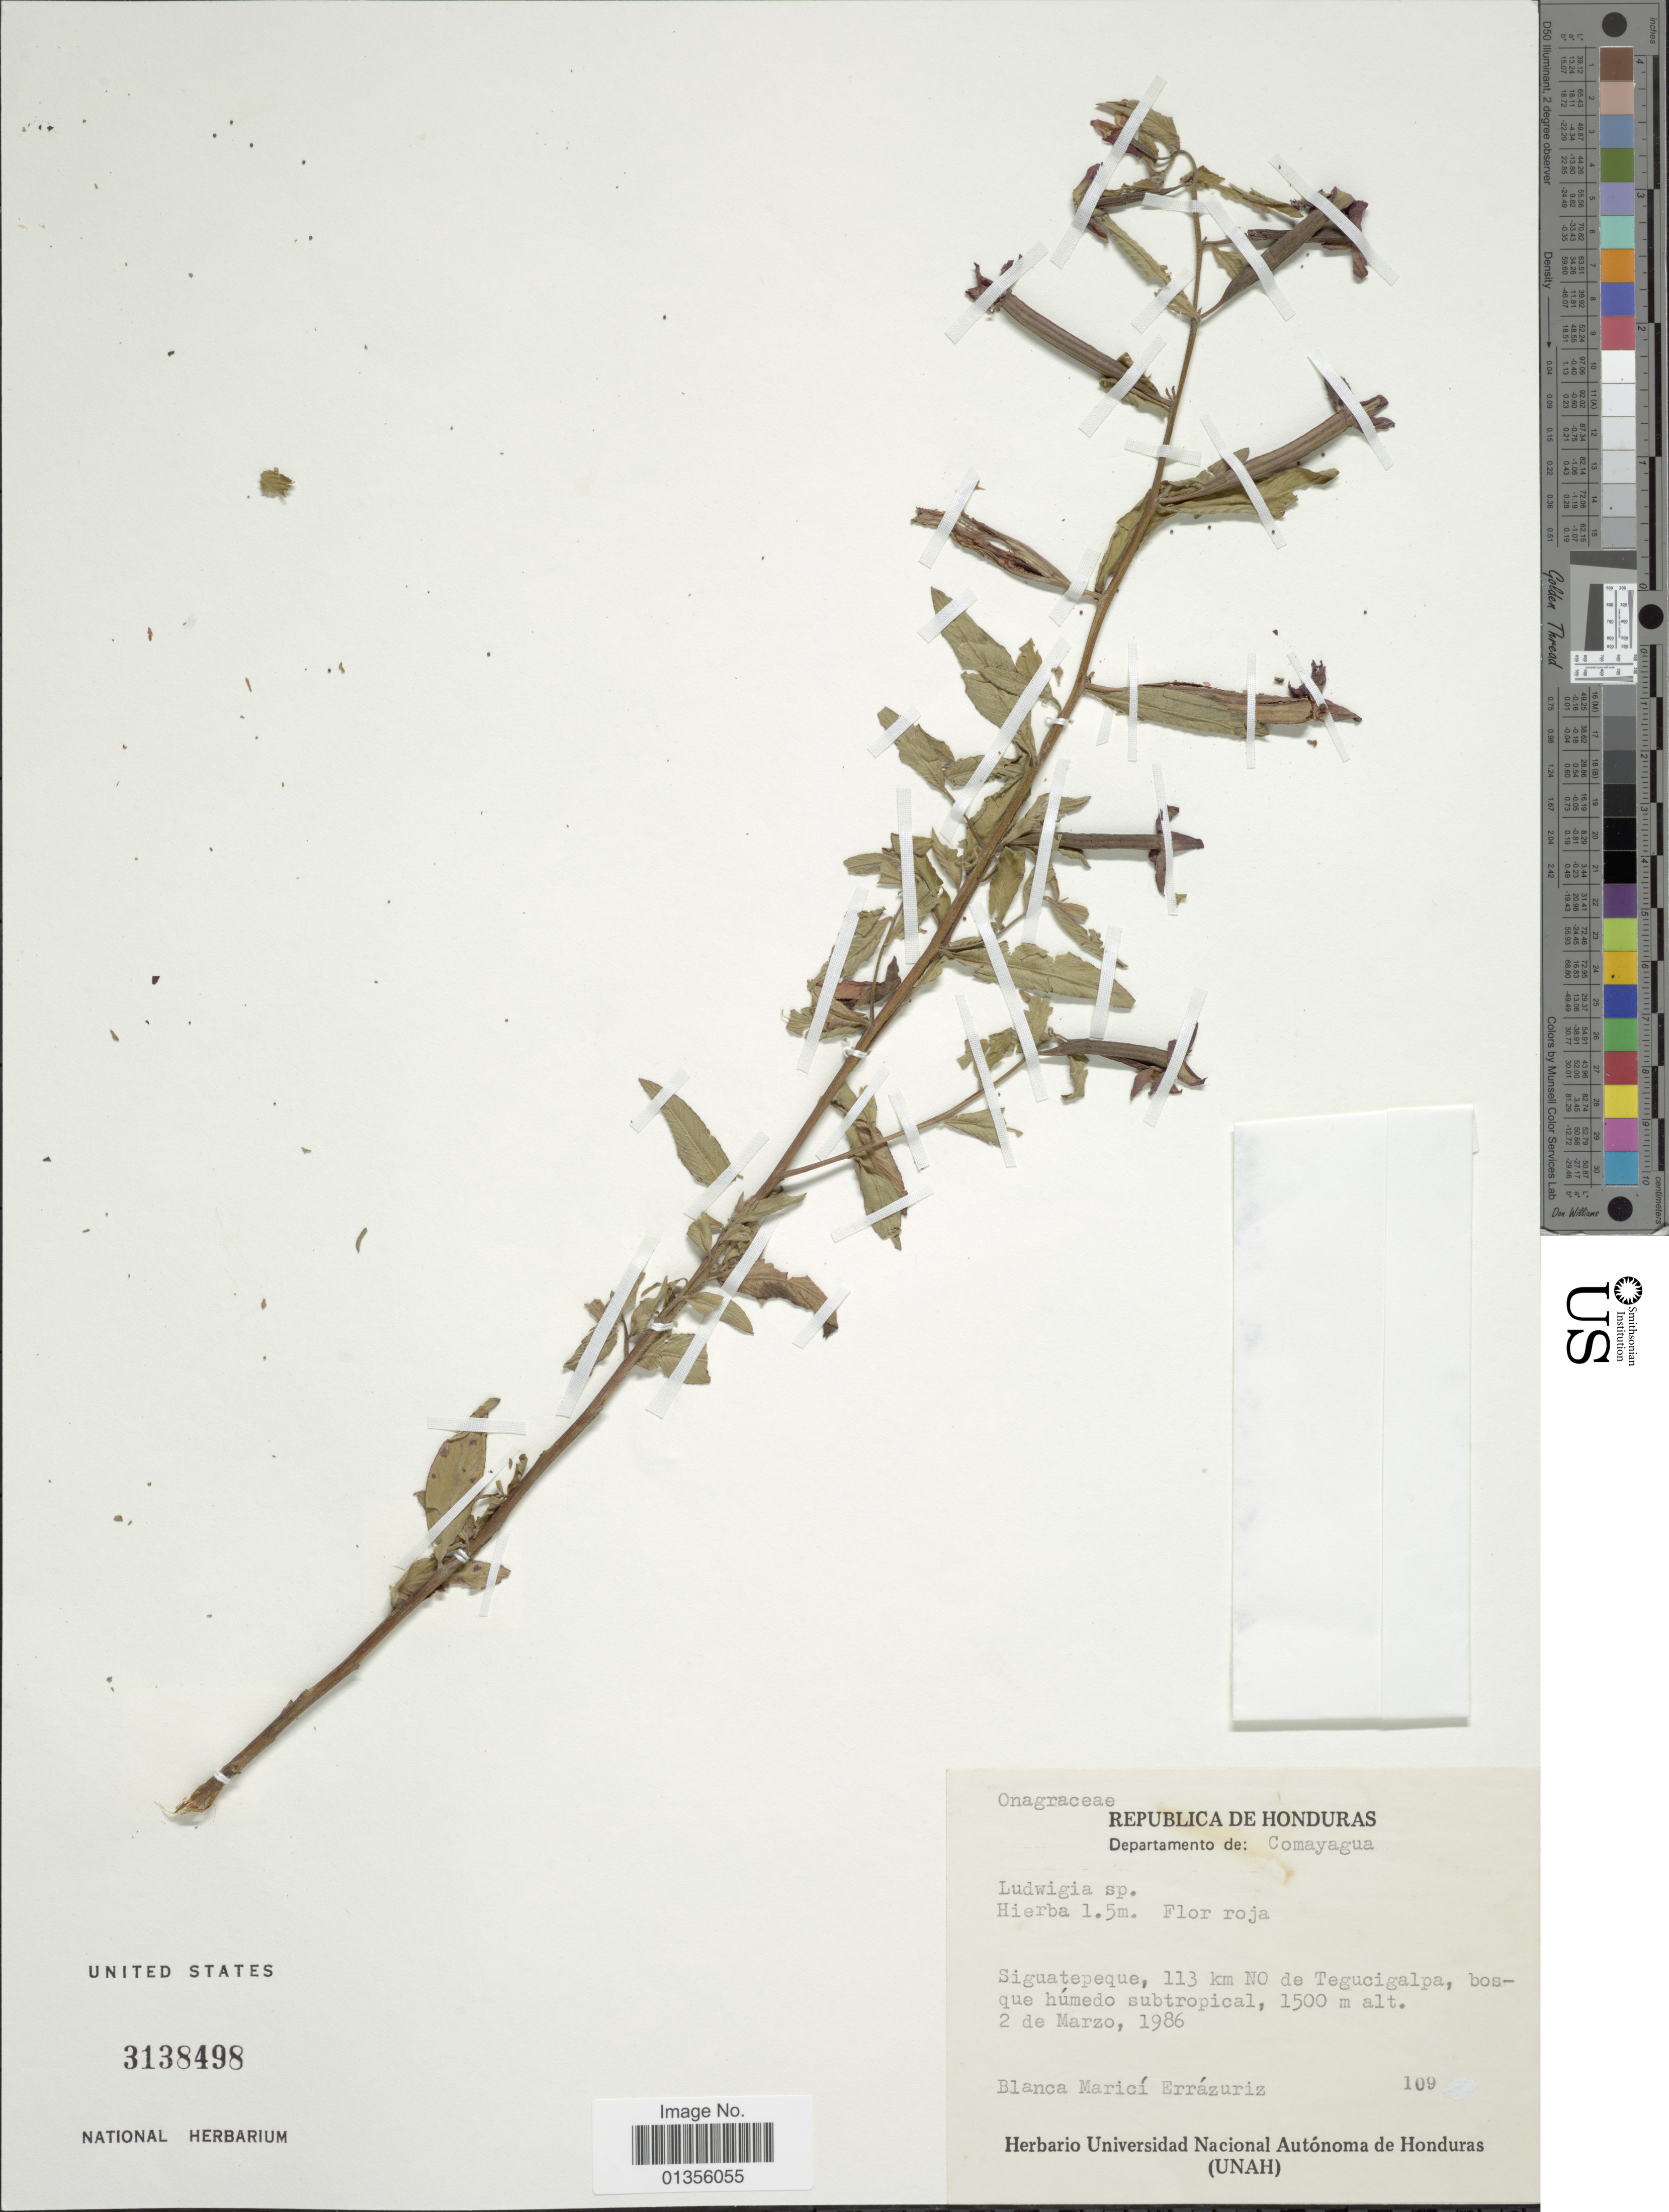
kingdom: Plantae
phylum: Tracheophyta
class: Magnoliopsida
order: Myrtales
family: Onagraceae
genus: Ludwigia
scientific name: Ludwigia sp.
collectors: B. Errazuriz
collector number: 109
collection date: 1986-03-02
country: Honduras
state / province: Comayagua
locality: Departamento de: Comayagua. Siguatepeque, 113 km NO de Tegucigalpa, bosque húmedo subtropical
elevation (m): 1500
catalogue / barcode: US 3138498